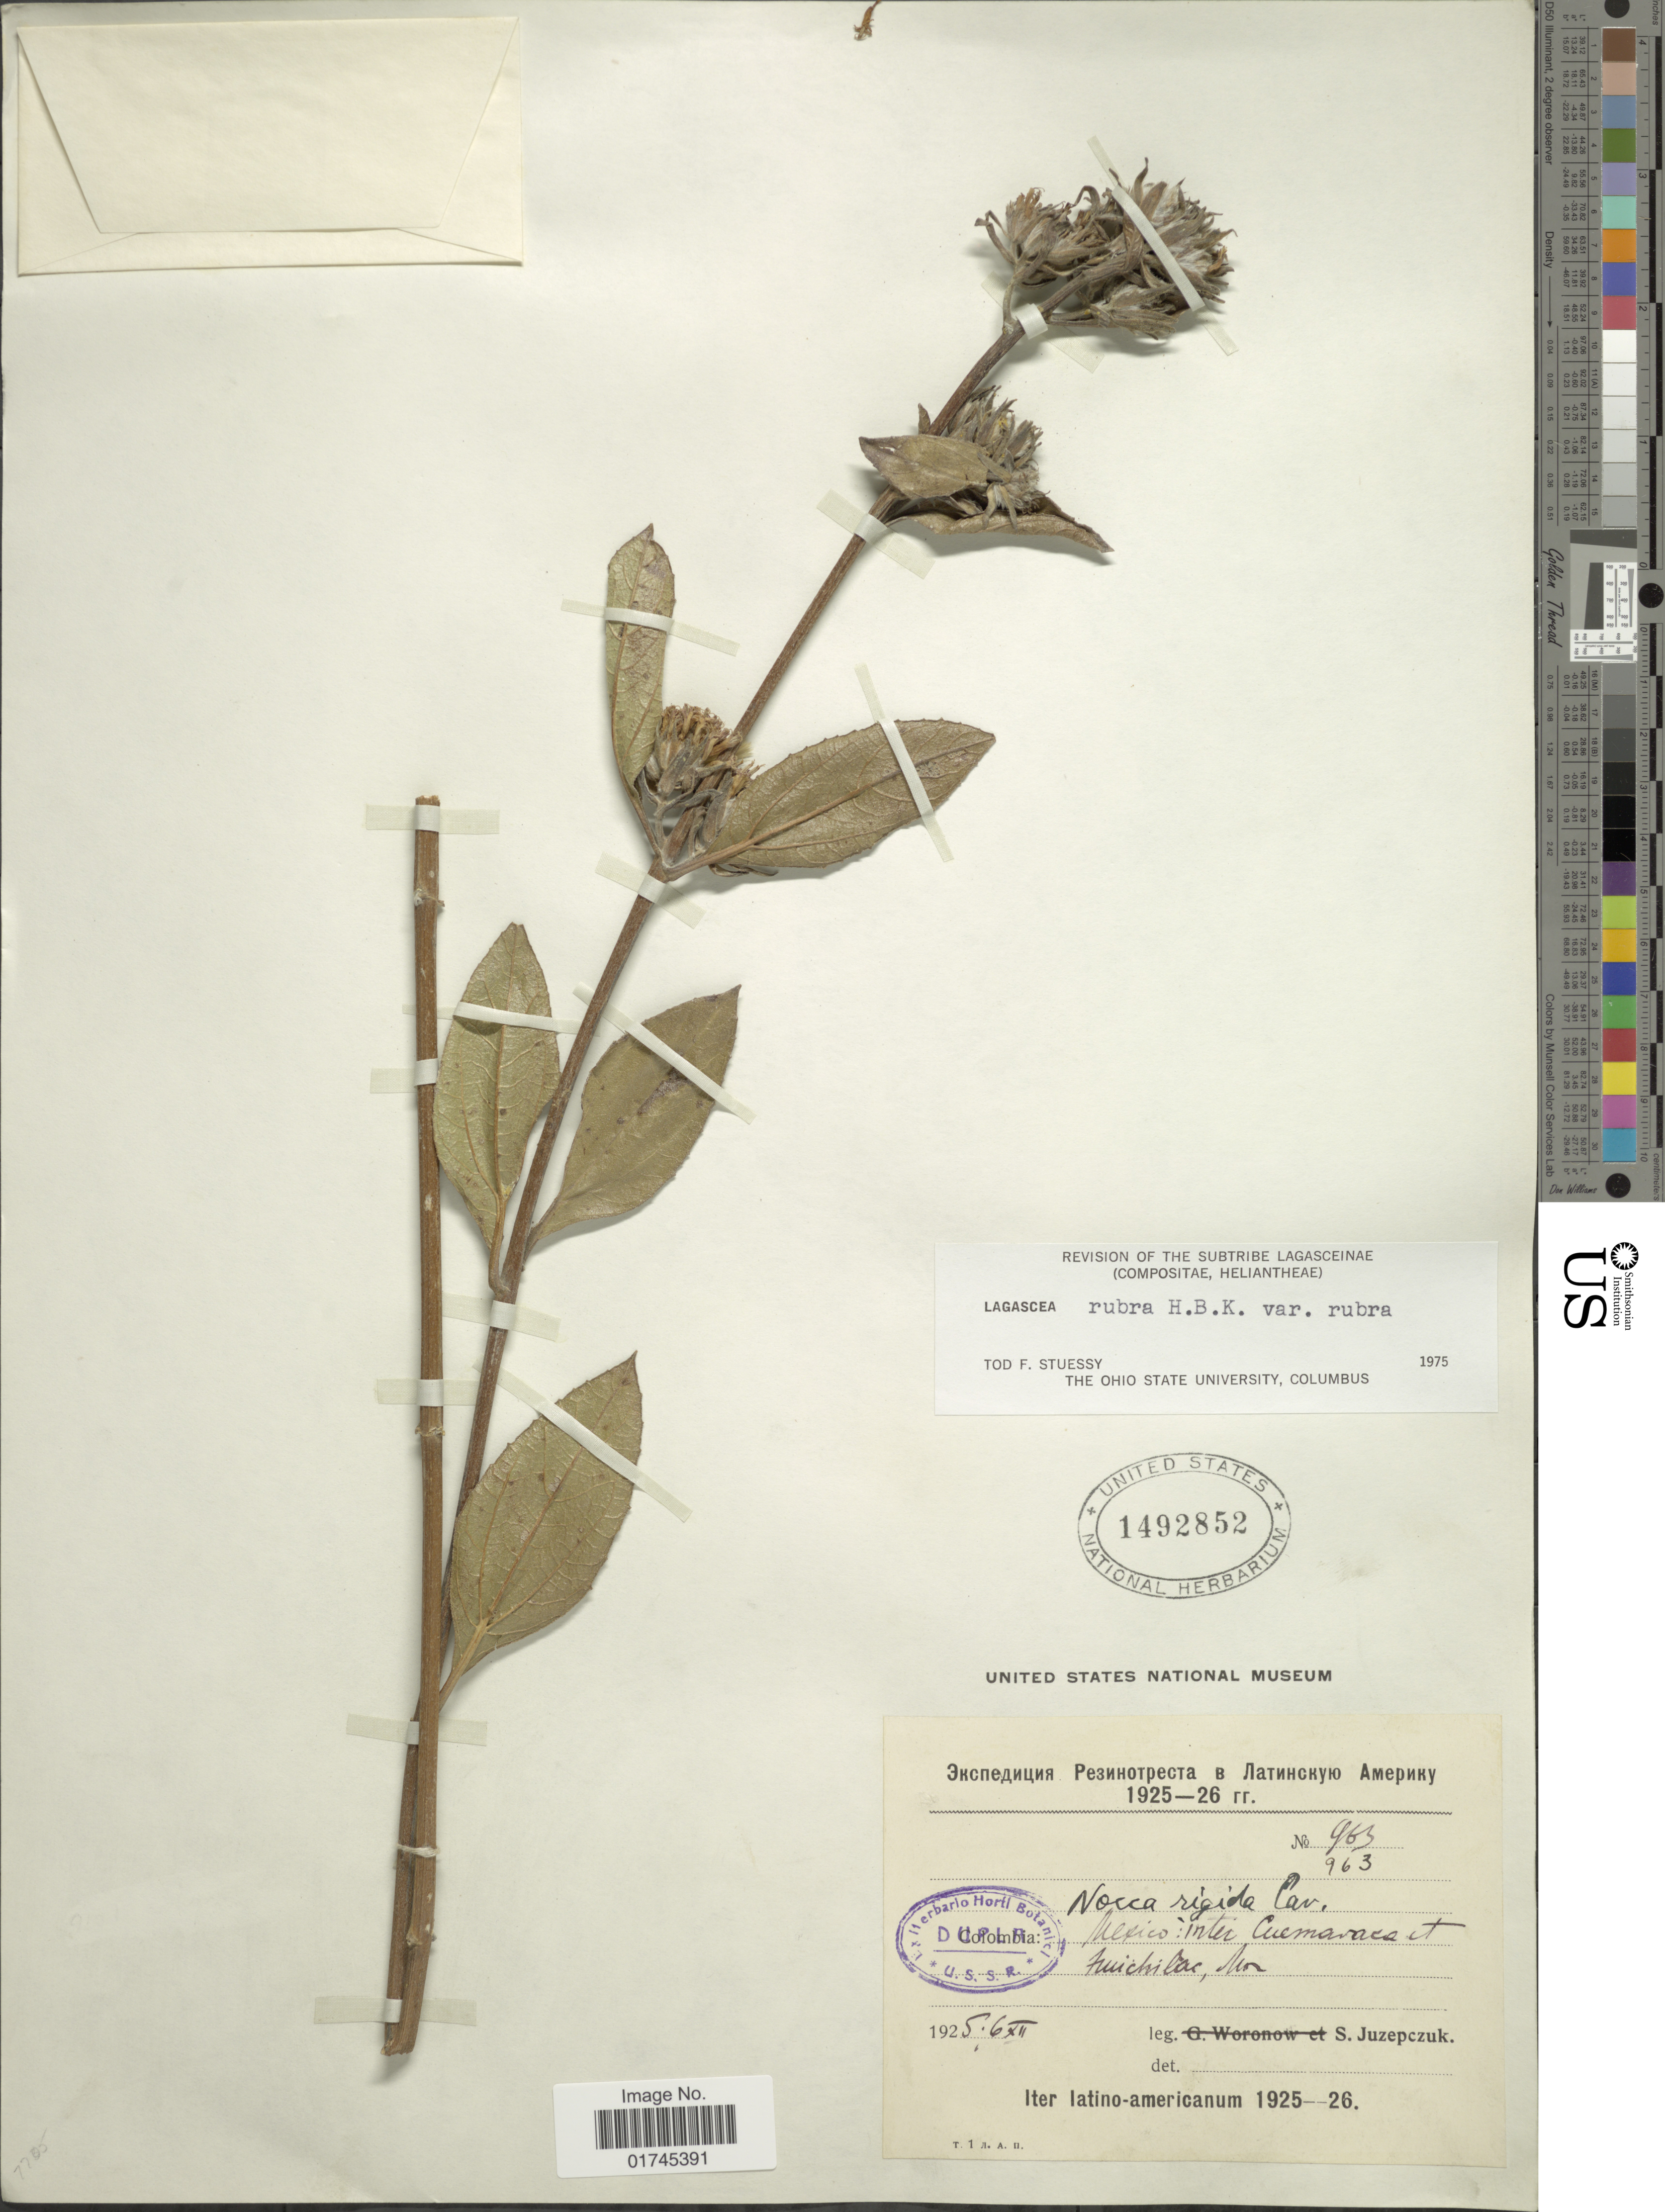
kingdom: Plantae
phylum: Tracheophyta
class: Magnoliopsida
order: Asterales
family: Asteraceae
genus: Lagascea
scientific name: Lagascea rigida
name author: Cav.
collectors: S. V. Juzepczuk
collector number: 963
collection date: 1925-12-06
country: Mexico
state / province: Morelos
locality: Inter Cuernavaca at Huichilac.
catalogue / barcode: US 1492852